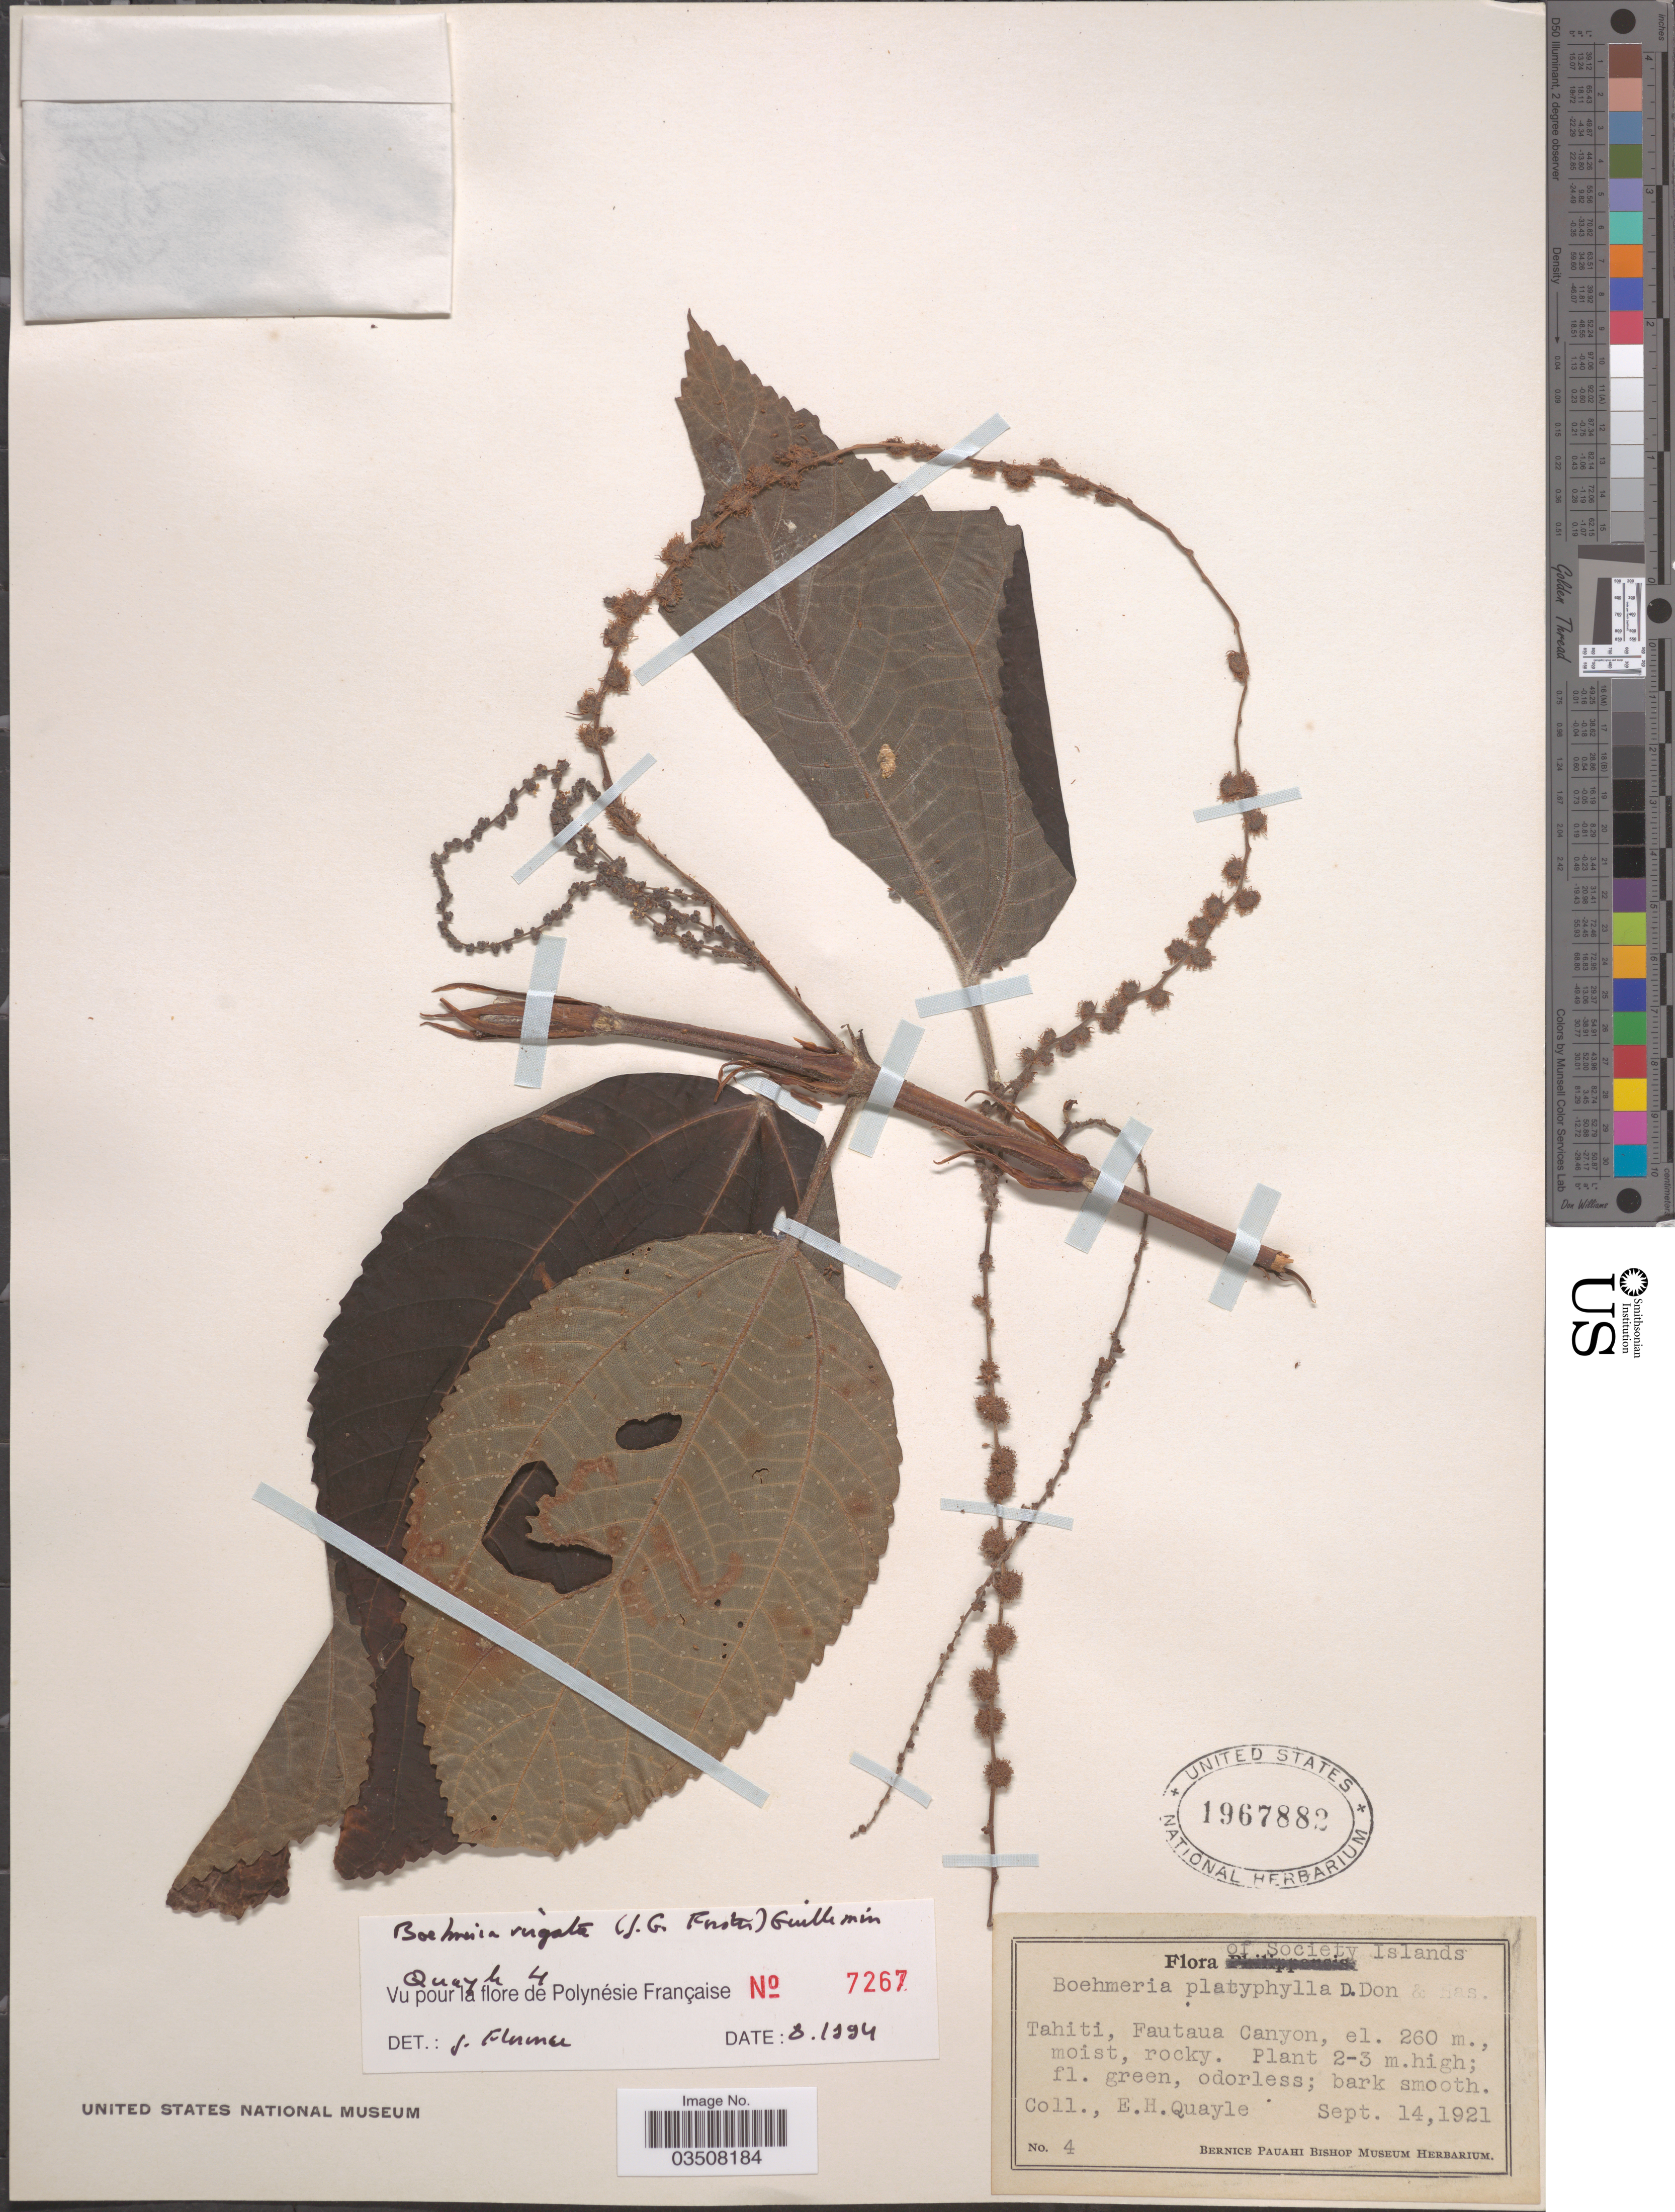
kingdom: Plantae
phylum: Tracheophyta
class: Magnoliopsida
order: Rosales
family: Urticaceae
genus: Boehmeria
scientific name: Boehmeria virgata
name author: (G. Forst.) Guill.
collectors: E. Quayle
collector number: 4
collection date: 1921-09-14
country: French Polynesia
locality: Society Islands. Tahiti, Fautaua Canyon.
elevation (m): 260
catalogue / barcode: US 1967882